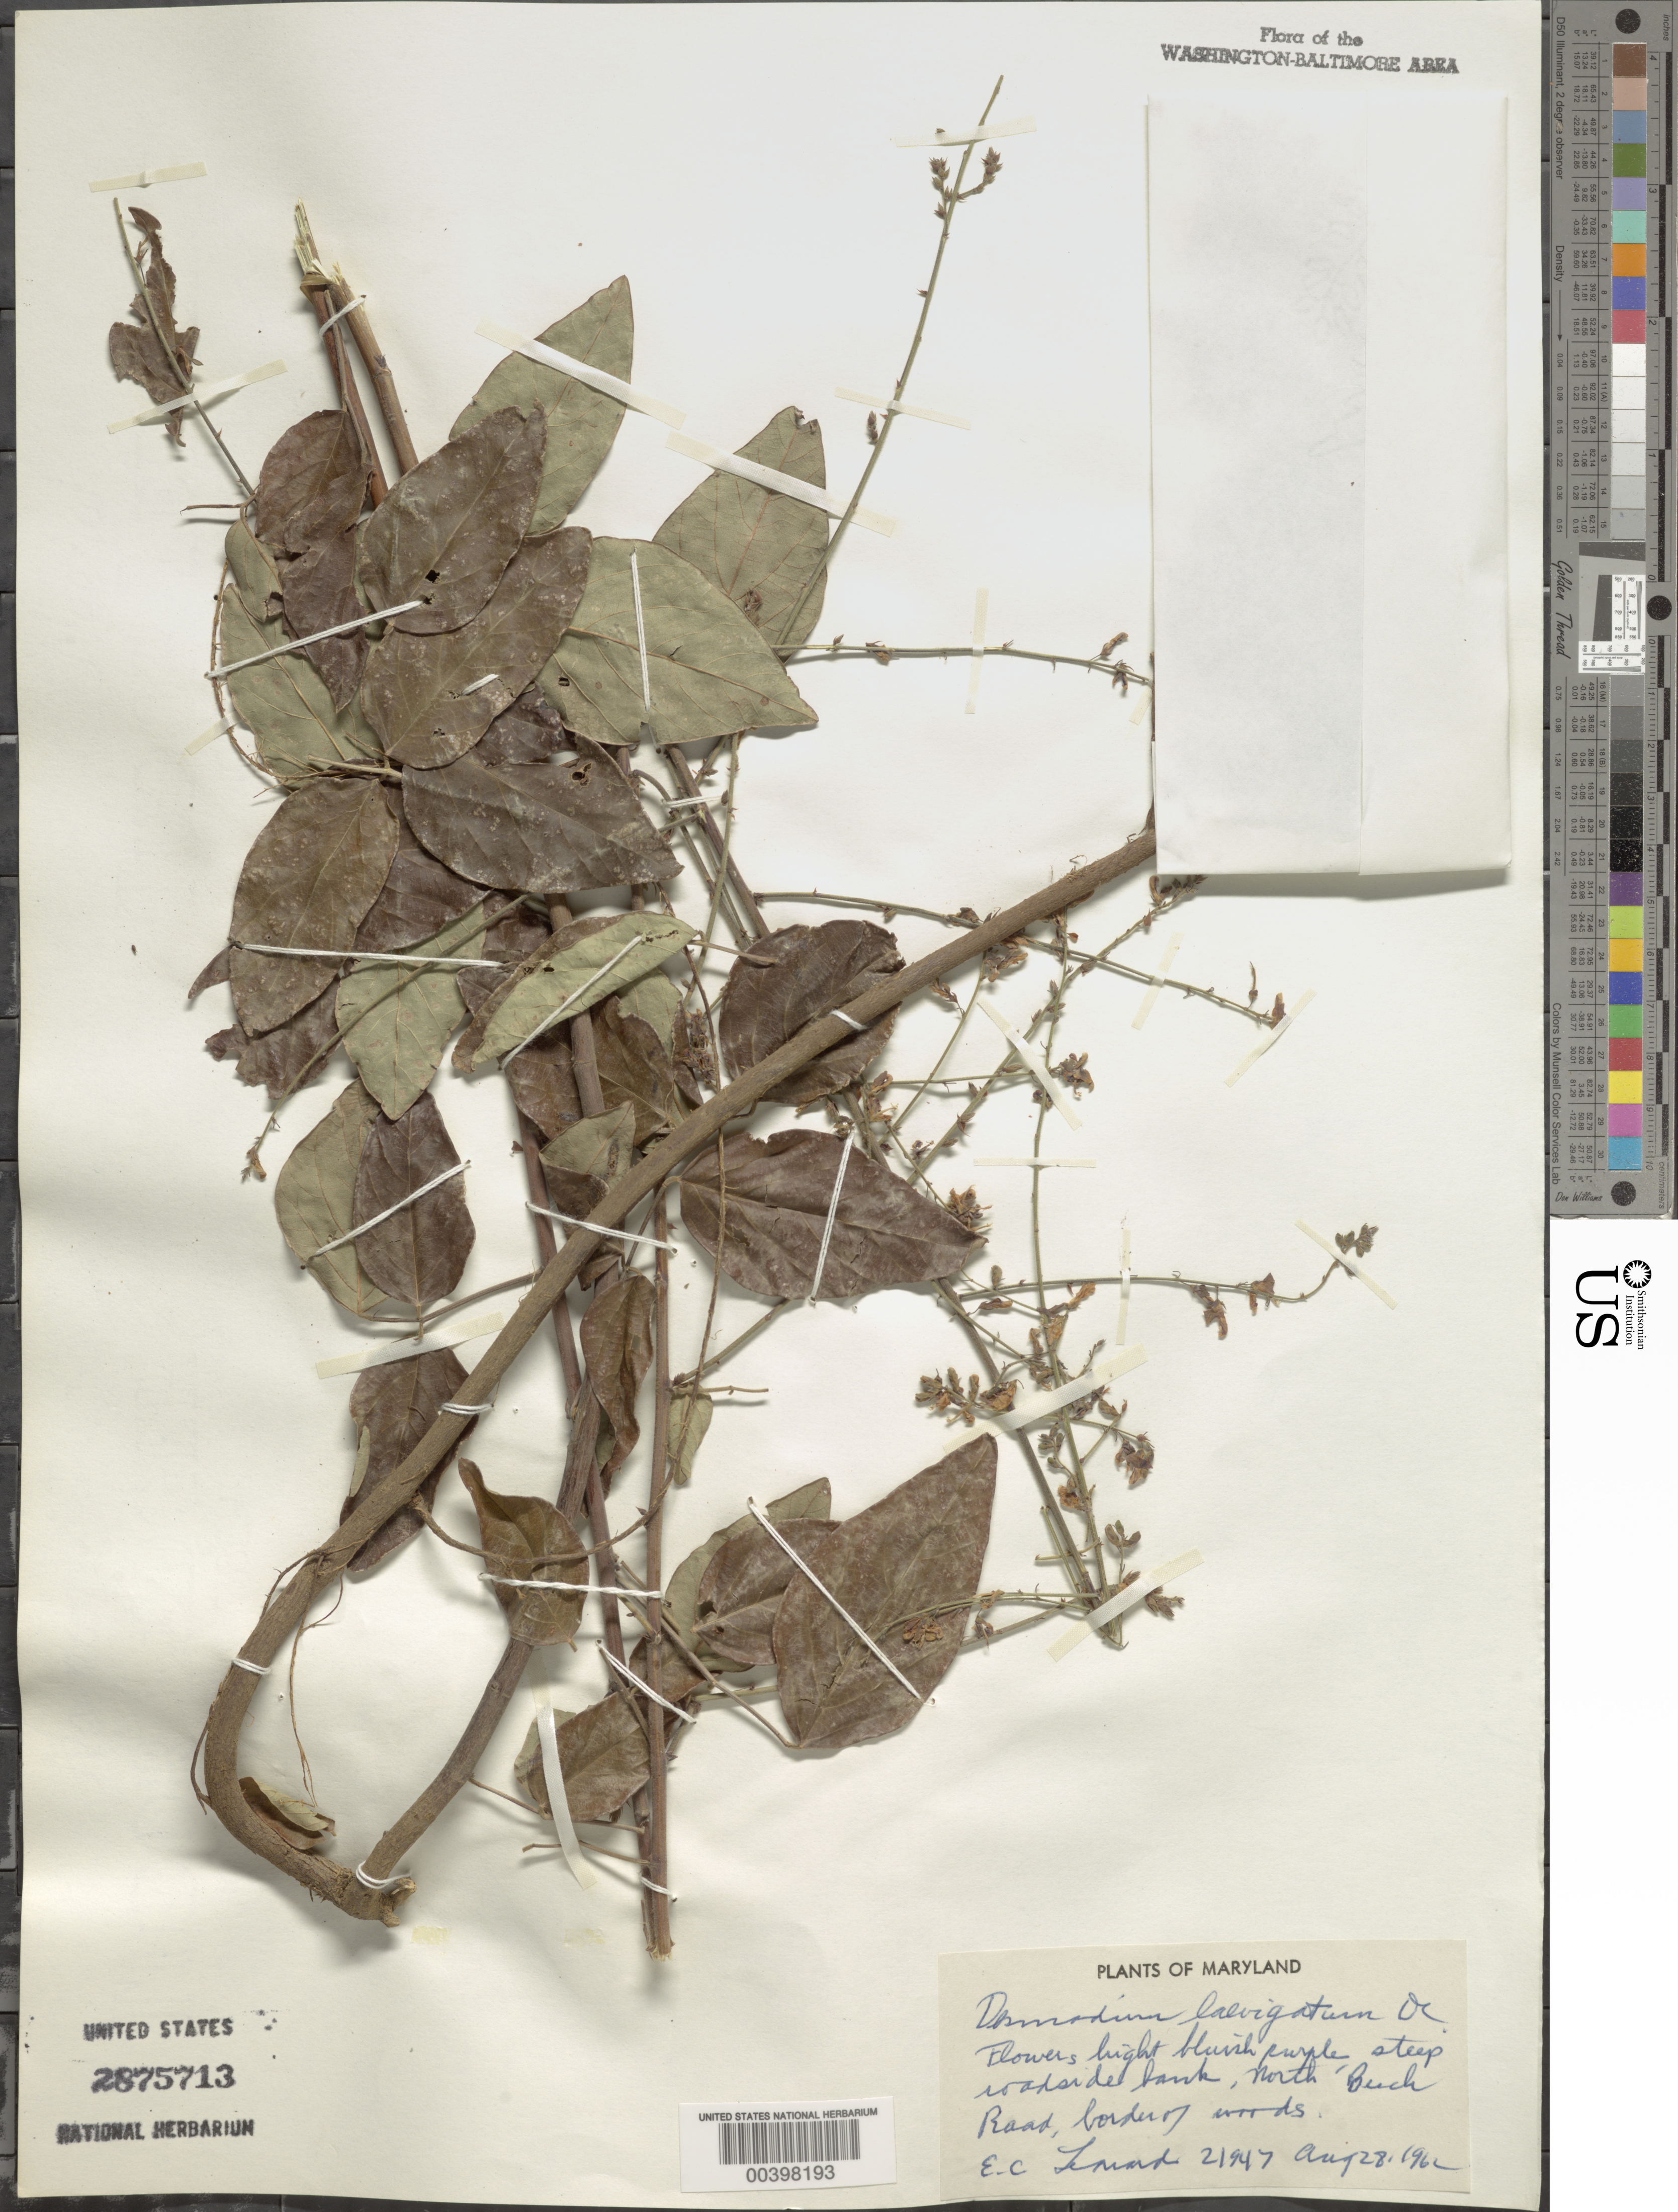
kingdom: Plantae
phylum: Tracheophyta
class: Magnoliopsida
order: Fabales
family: Fabaceae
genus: Desmodium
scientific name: Desmodium laevigatum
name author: (Nutt.) DC.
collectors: E. C. Leonard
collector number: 21947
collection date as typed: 28 Aug 1962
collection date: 1962-08-28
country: United States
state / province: Maryland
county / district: Montgomery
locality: North Beech Road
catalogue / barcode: US 2875713